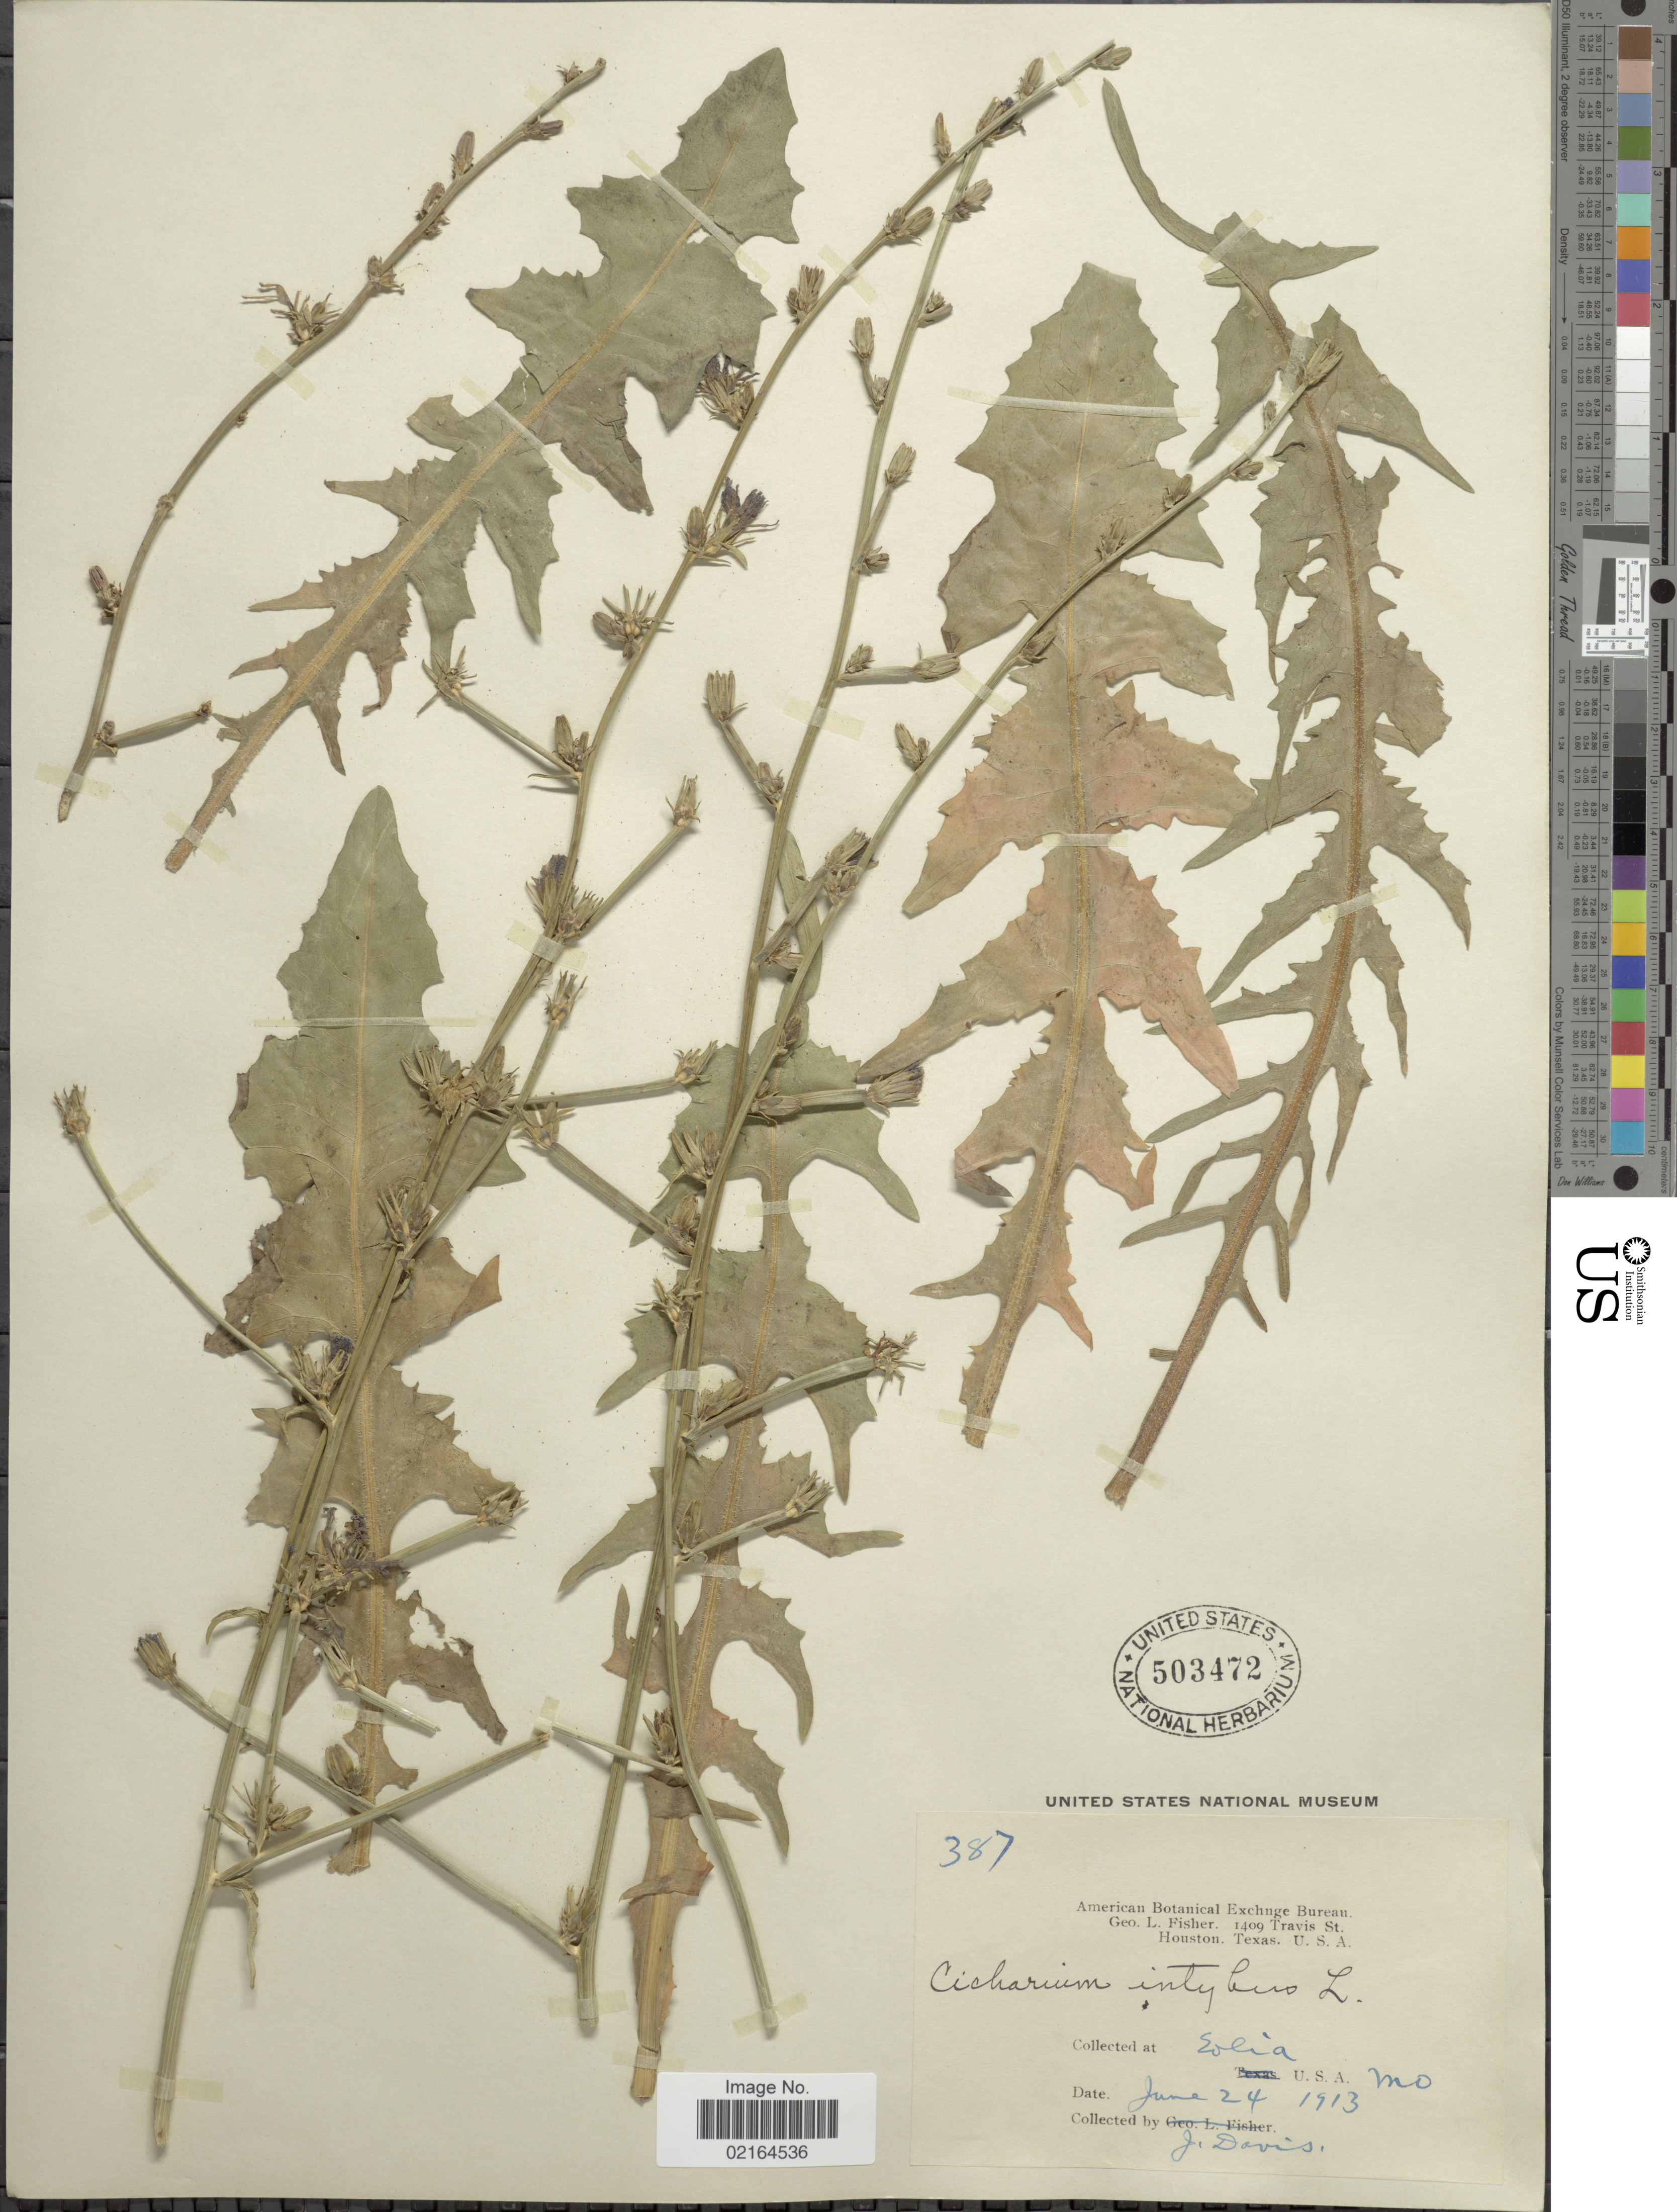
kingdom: Plantae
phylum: Tracheophyta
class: Magnoliopsida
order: Asterales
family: Asteraceae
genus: Cichorium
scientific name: Cichorium intybus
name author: L.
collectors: J. Davis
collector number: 387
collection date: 1913-06-24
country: United States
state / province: Missouri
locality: Eolia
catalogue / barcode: US 503472